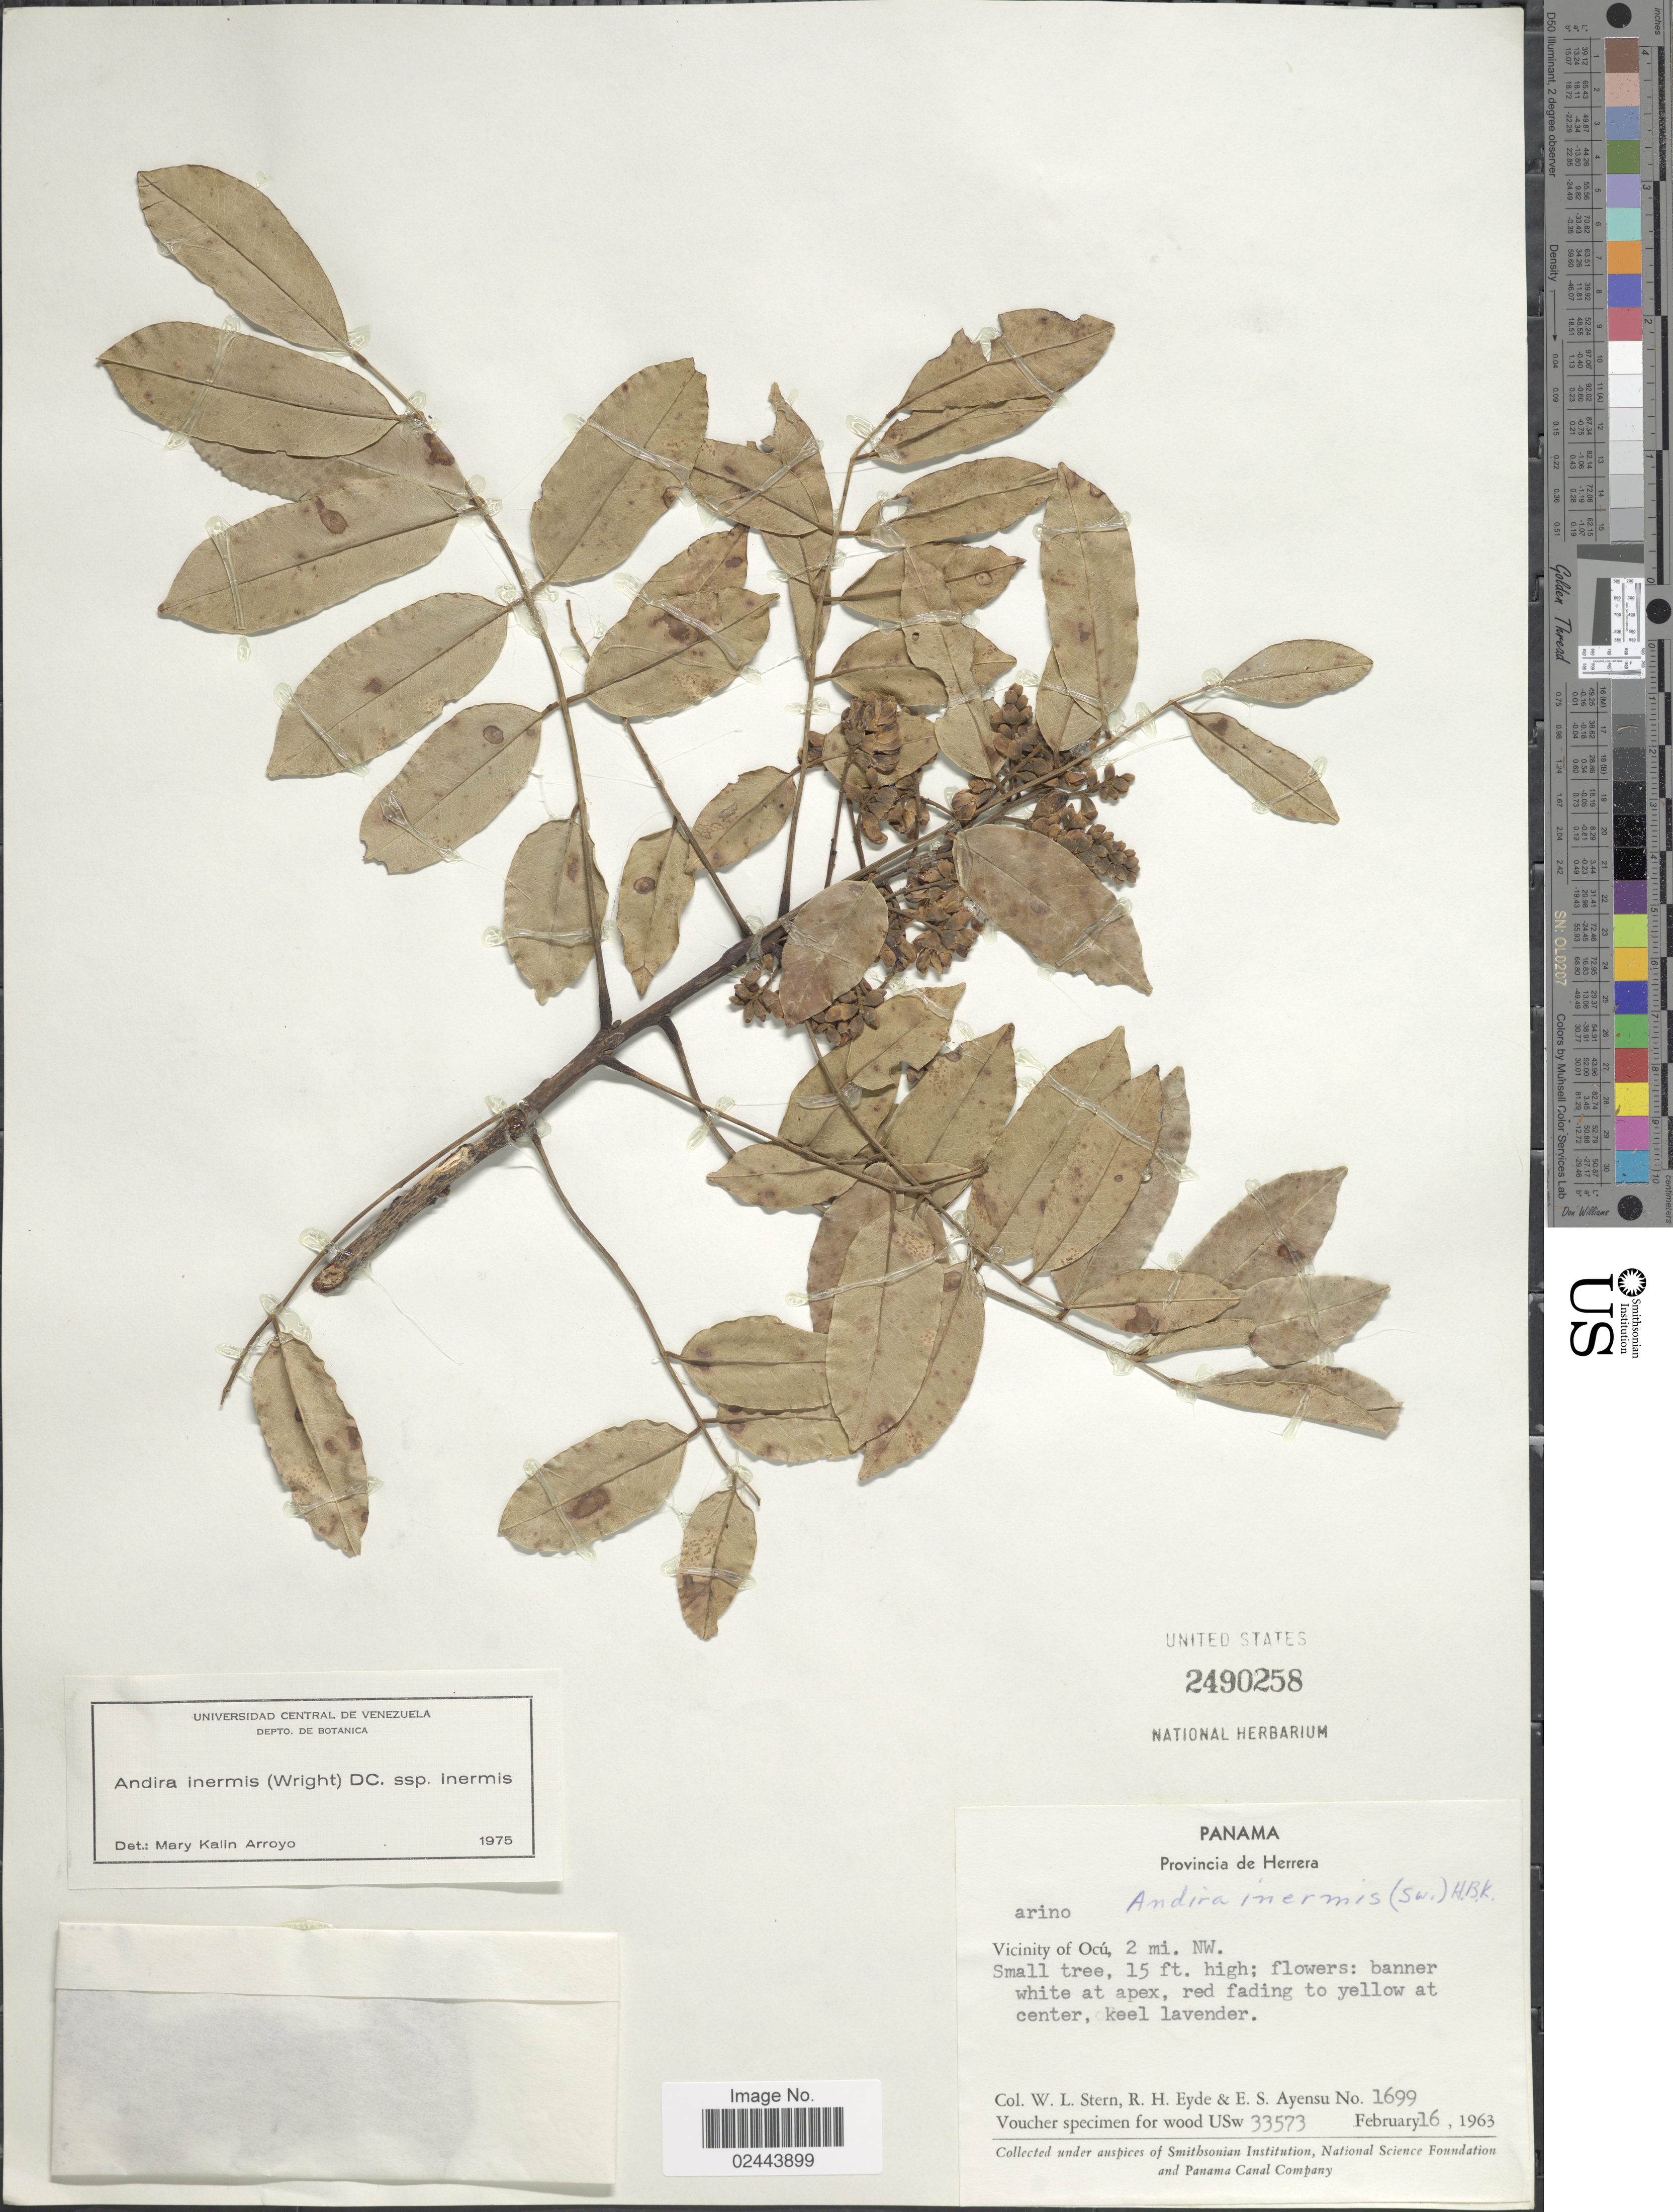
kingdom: Plantae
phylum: Tracheophyta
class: Magnoliopsida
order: Fabales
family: Fabaceae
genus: Andira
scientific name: Andira inermis subsp. inermis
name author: (W. Wright) Kunth ex DC.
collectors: W. L. Stern, R. H. Eyde & E. S. Ayensu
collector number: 1699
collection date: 1963-02-16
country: Panama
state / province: Herrera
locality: Vicinity of Ocú, 2 mi NW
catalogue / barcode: US 2490258